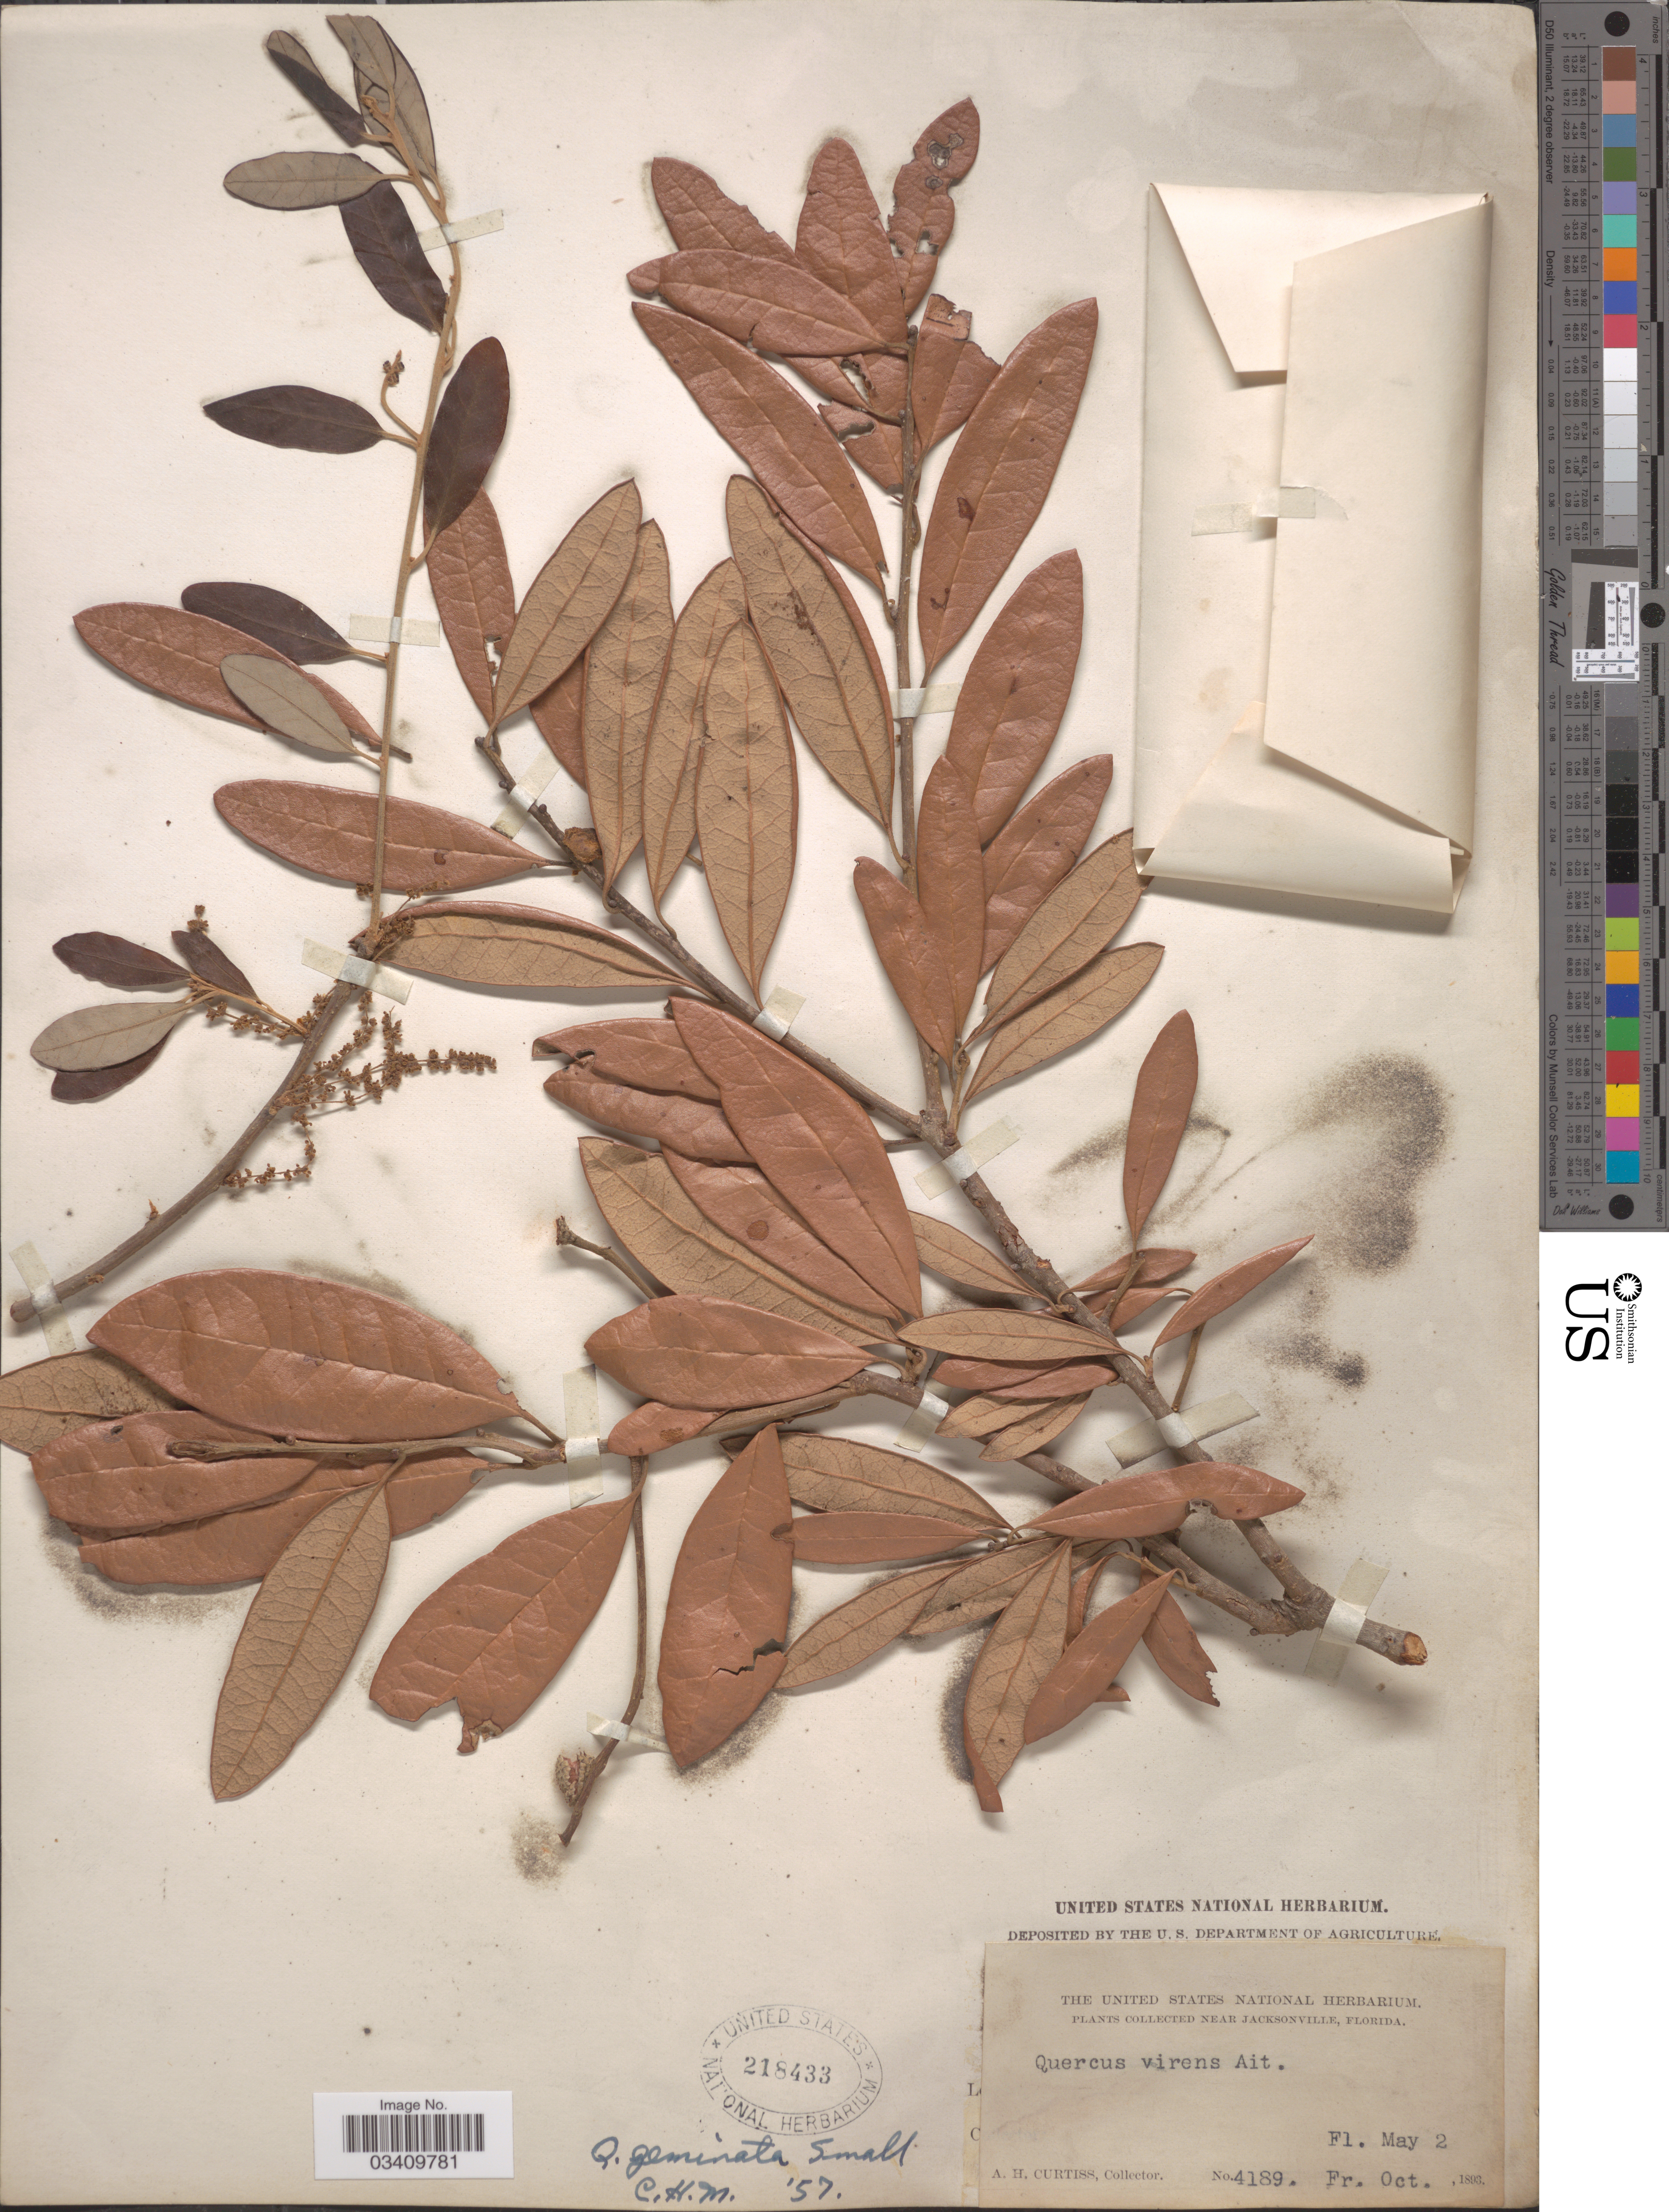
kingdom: Plantae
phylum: Tracheophyta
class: Magnoliopsida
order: Fagales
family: Fagaceae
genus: Quercus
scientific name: Quercus virginiana var. maritima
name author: (Michx.) Sarg.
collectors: A. H. Curtiss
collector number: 4189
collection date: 1893-05-02/1893-10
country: United States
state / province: Florida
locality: Near Jacksonville.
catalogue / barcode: US 218433